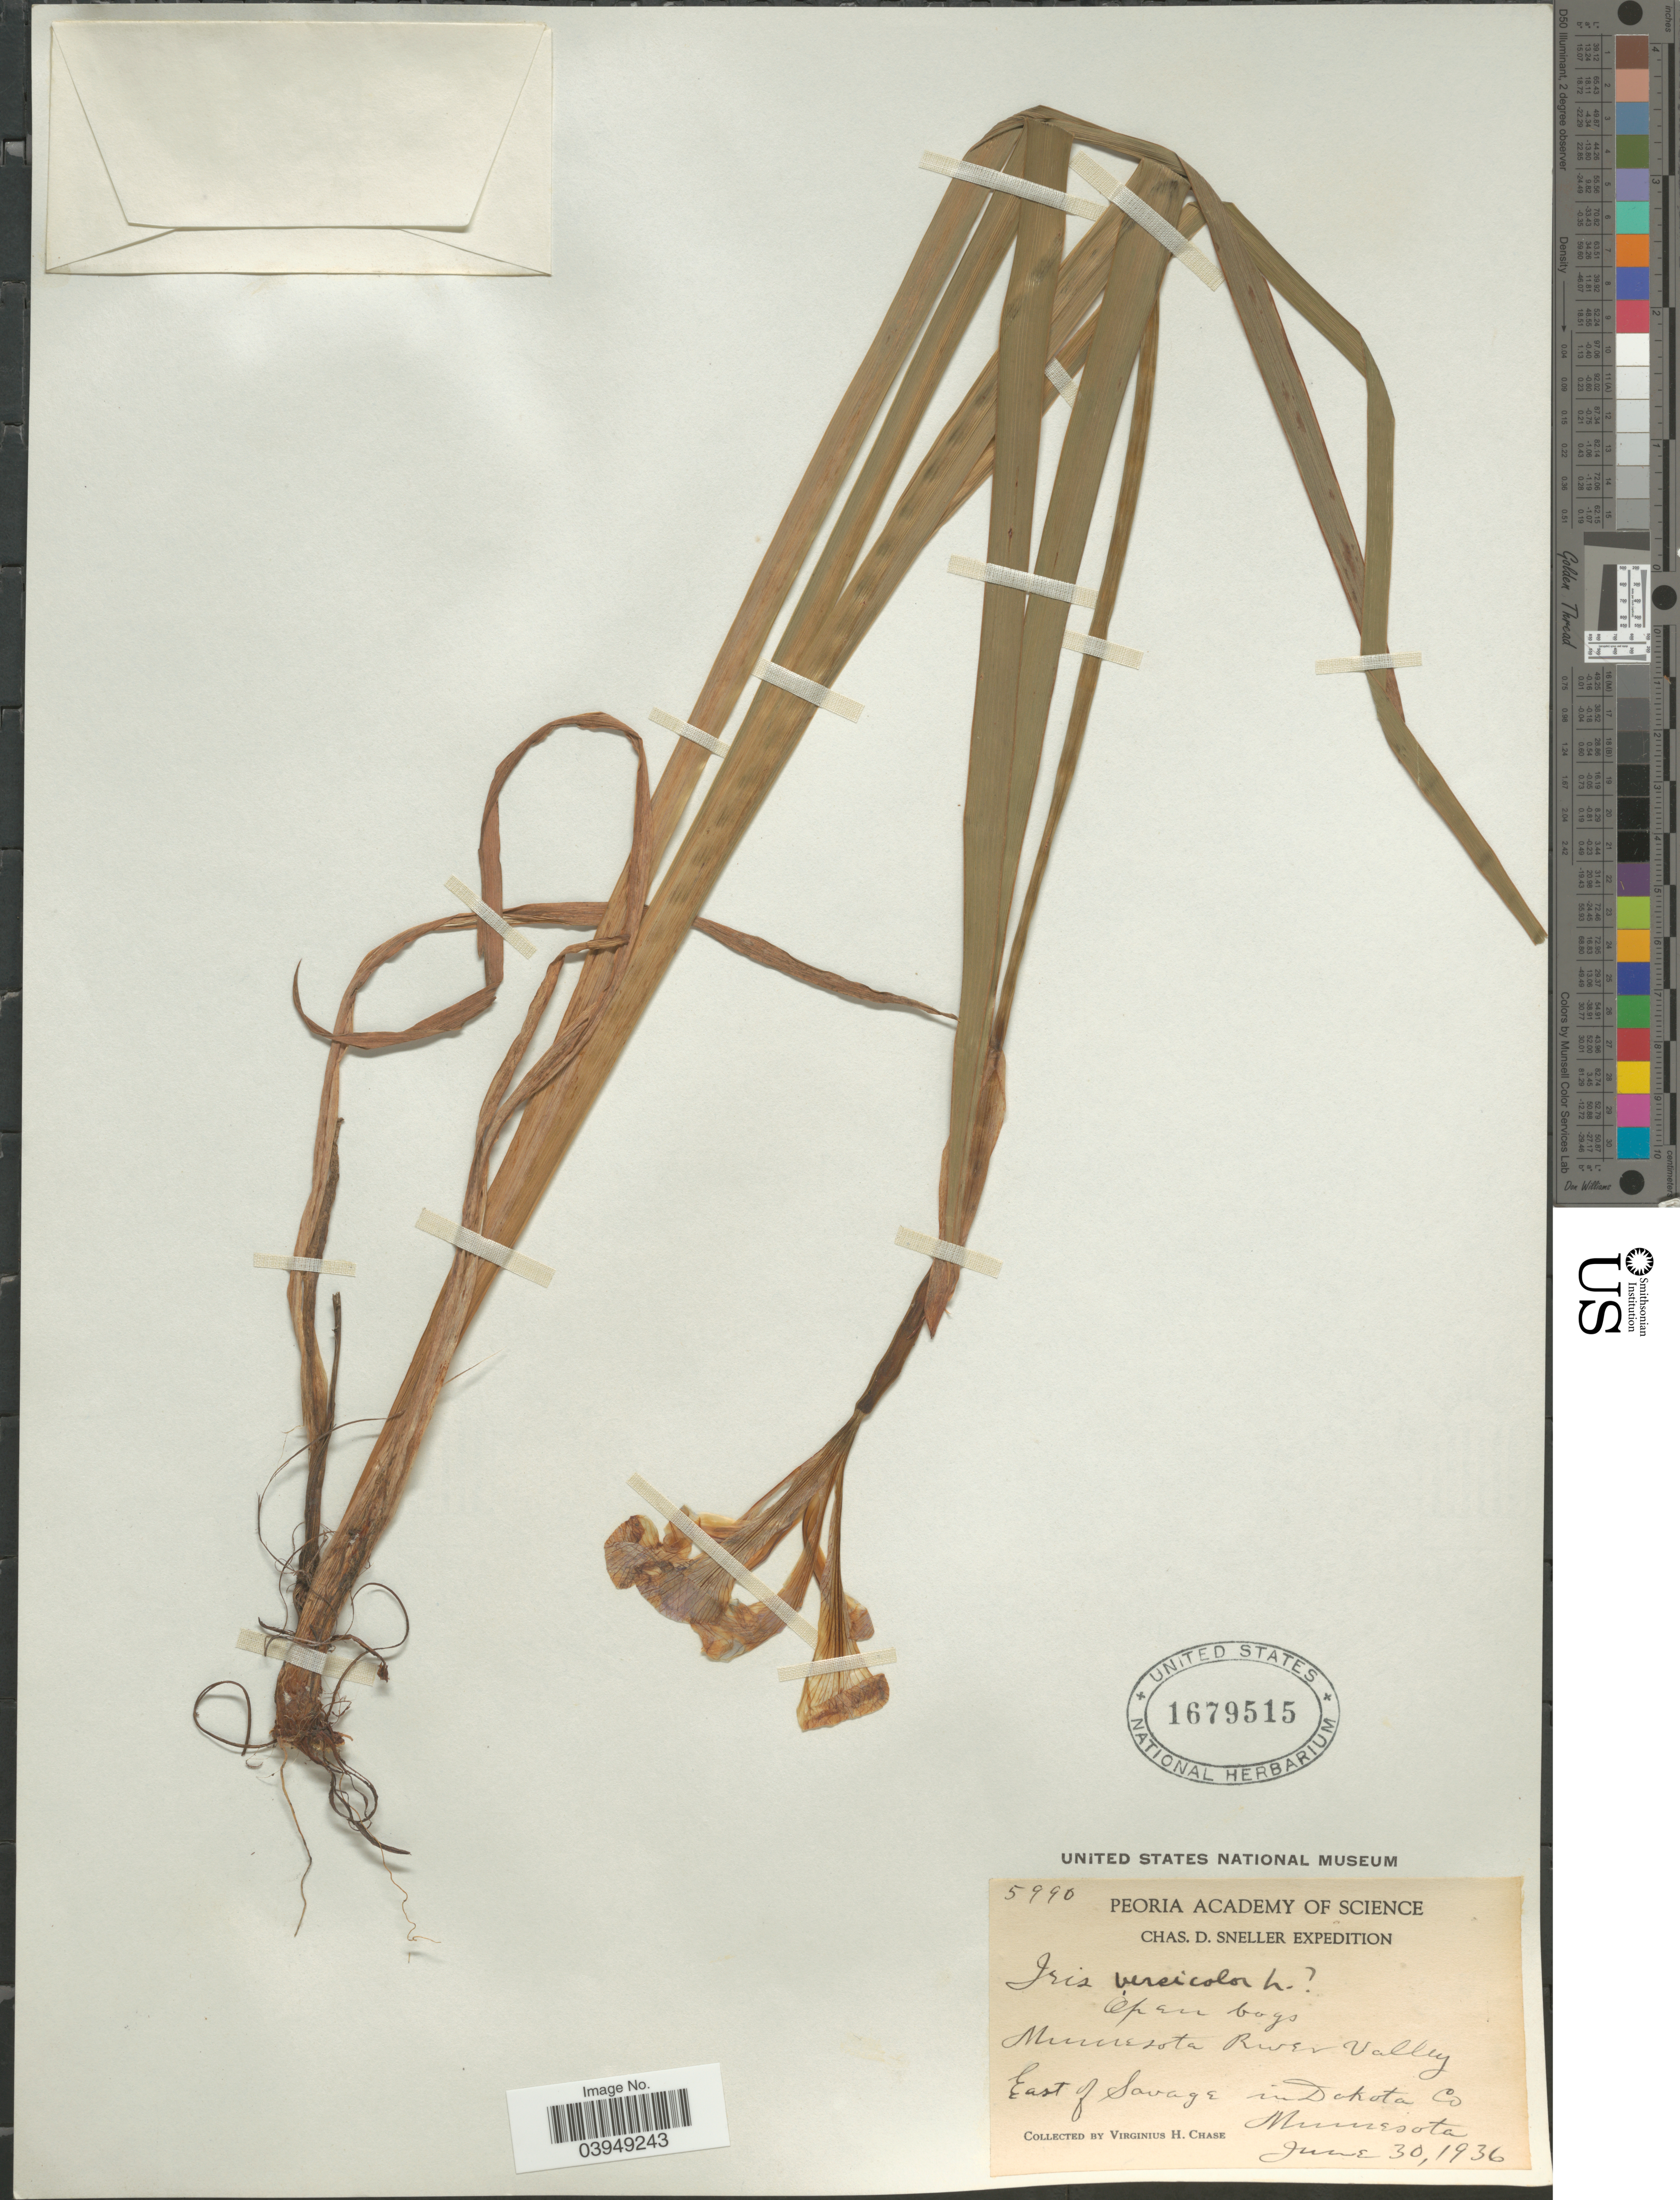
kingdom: Plantae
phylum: Tracheophyta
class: Liliopsida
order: Asparagales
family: Iridaceae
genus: Iris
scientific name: Iris versicolor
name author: L.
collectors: V. H. Chase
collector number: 5990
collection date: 1936-06-30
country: United States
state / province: Minnesota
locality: Minnesota River Valley. East of Savage in Dakota Co.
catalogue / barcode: US 1679515